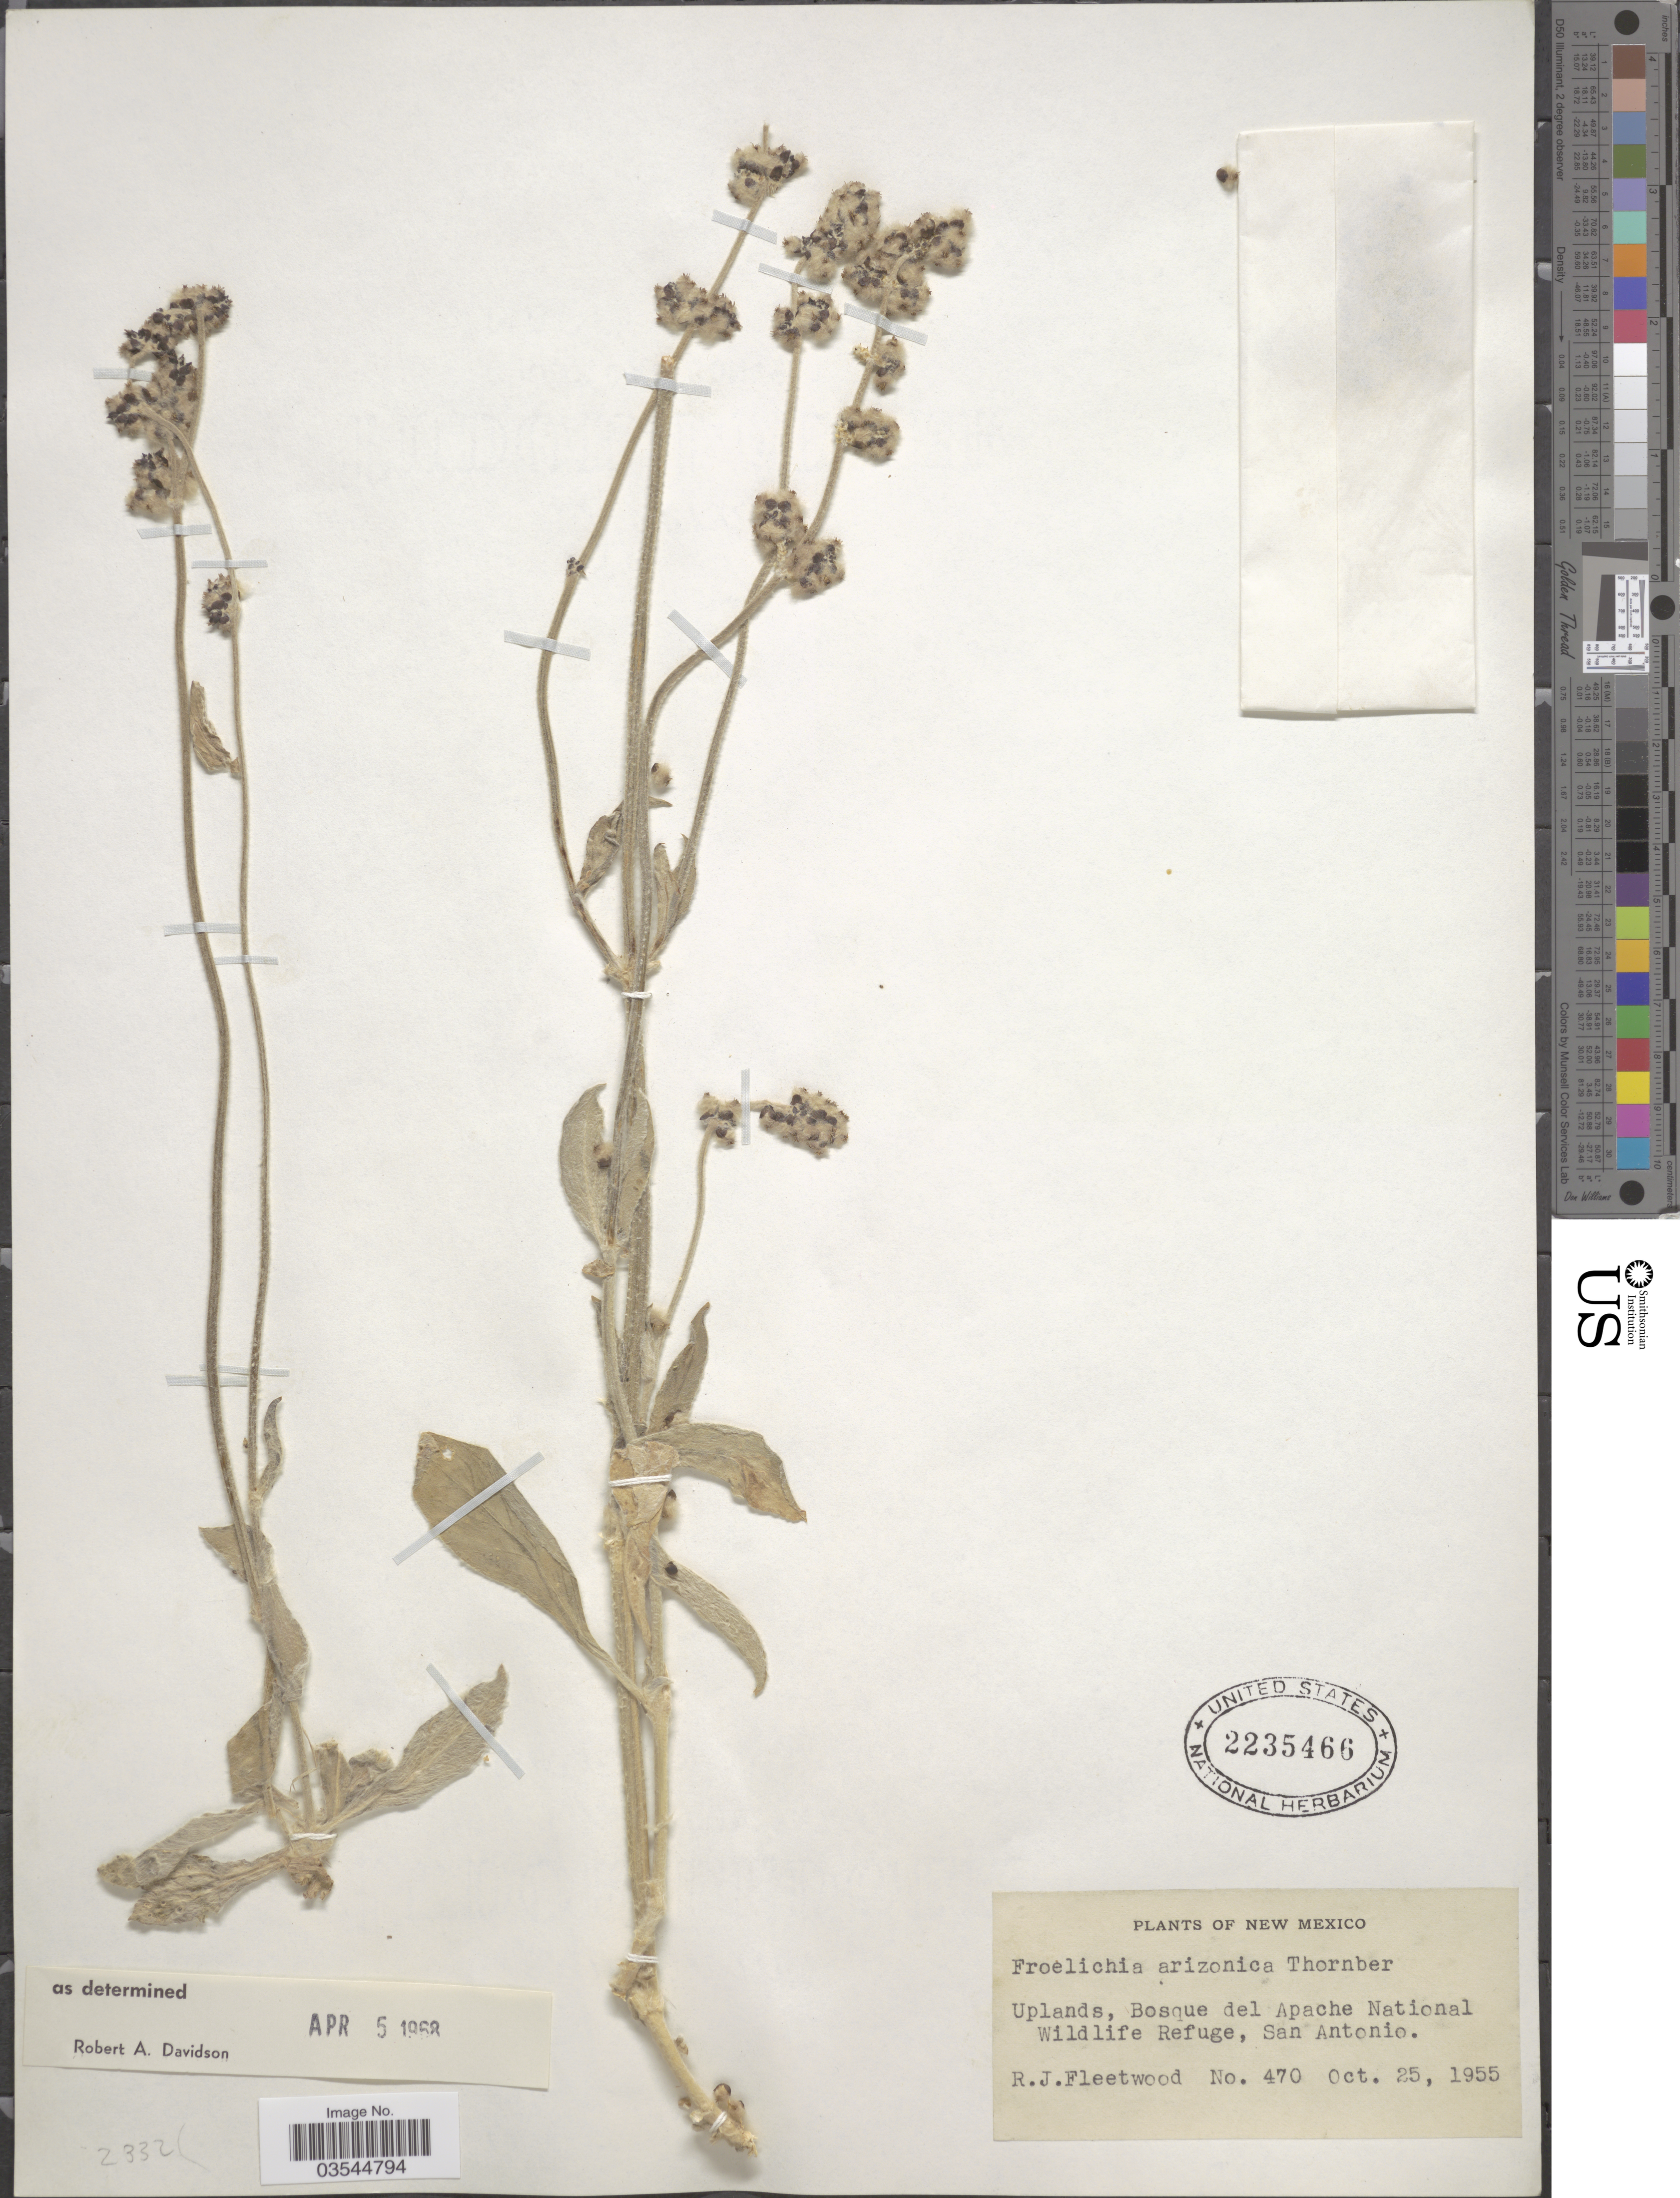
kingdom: Plantae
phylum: Tracheophyta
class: Magnoliopsida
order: Caryophyllales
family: Amaranthaceae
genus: Froelichia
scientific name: Froelichia arizonica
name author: Thornber ex Standl.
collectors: R. J. Fleetwood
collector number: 470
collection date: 1955-10-25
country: United States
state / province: New Mexico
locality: Uplands, Bosque del Apache National Wildlife Refuge, San Antonio.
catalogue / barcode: US 2235466